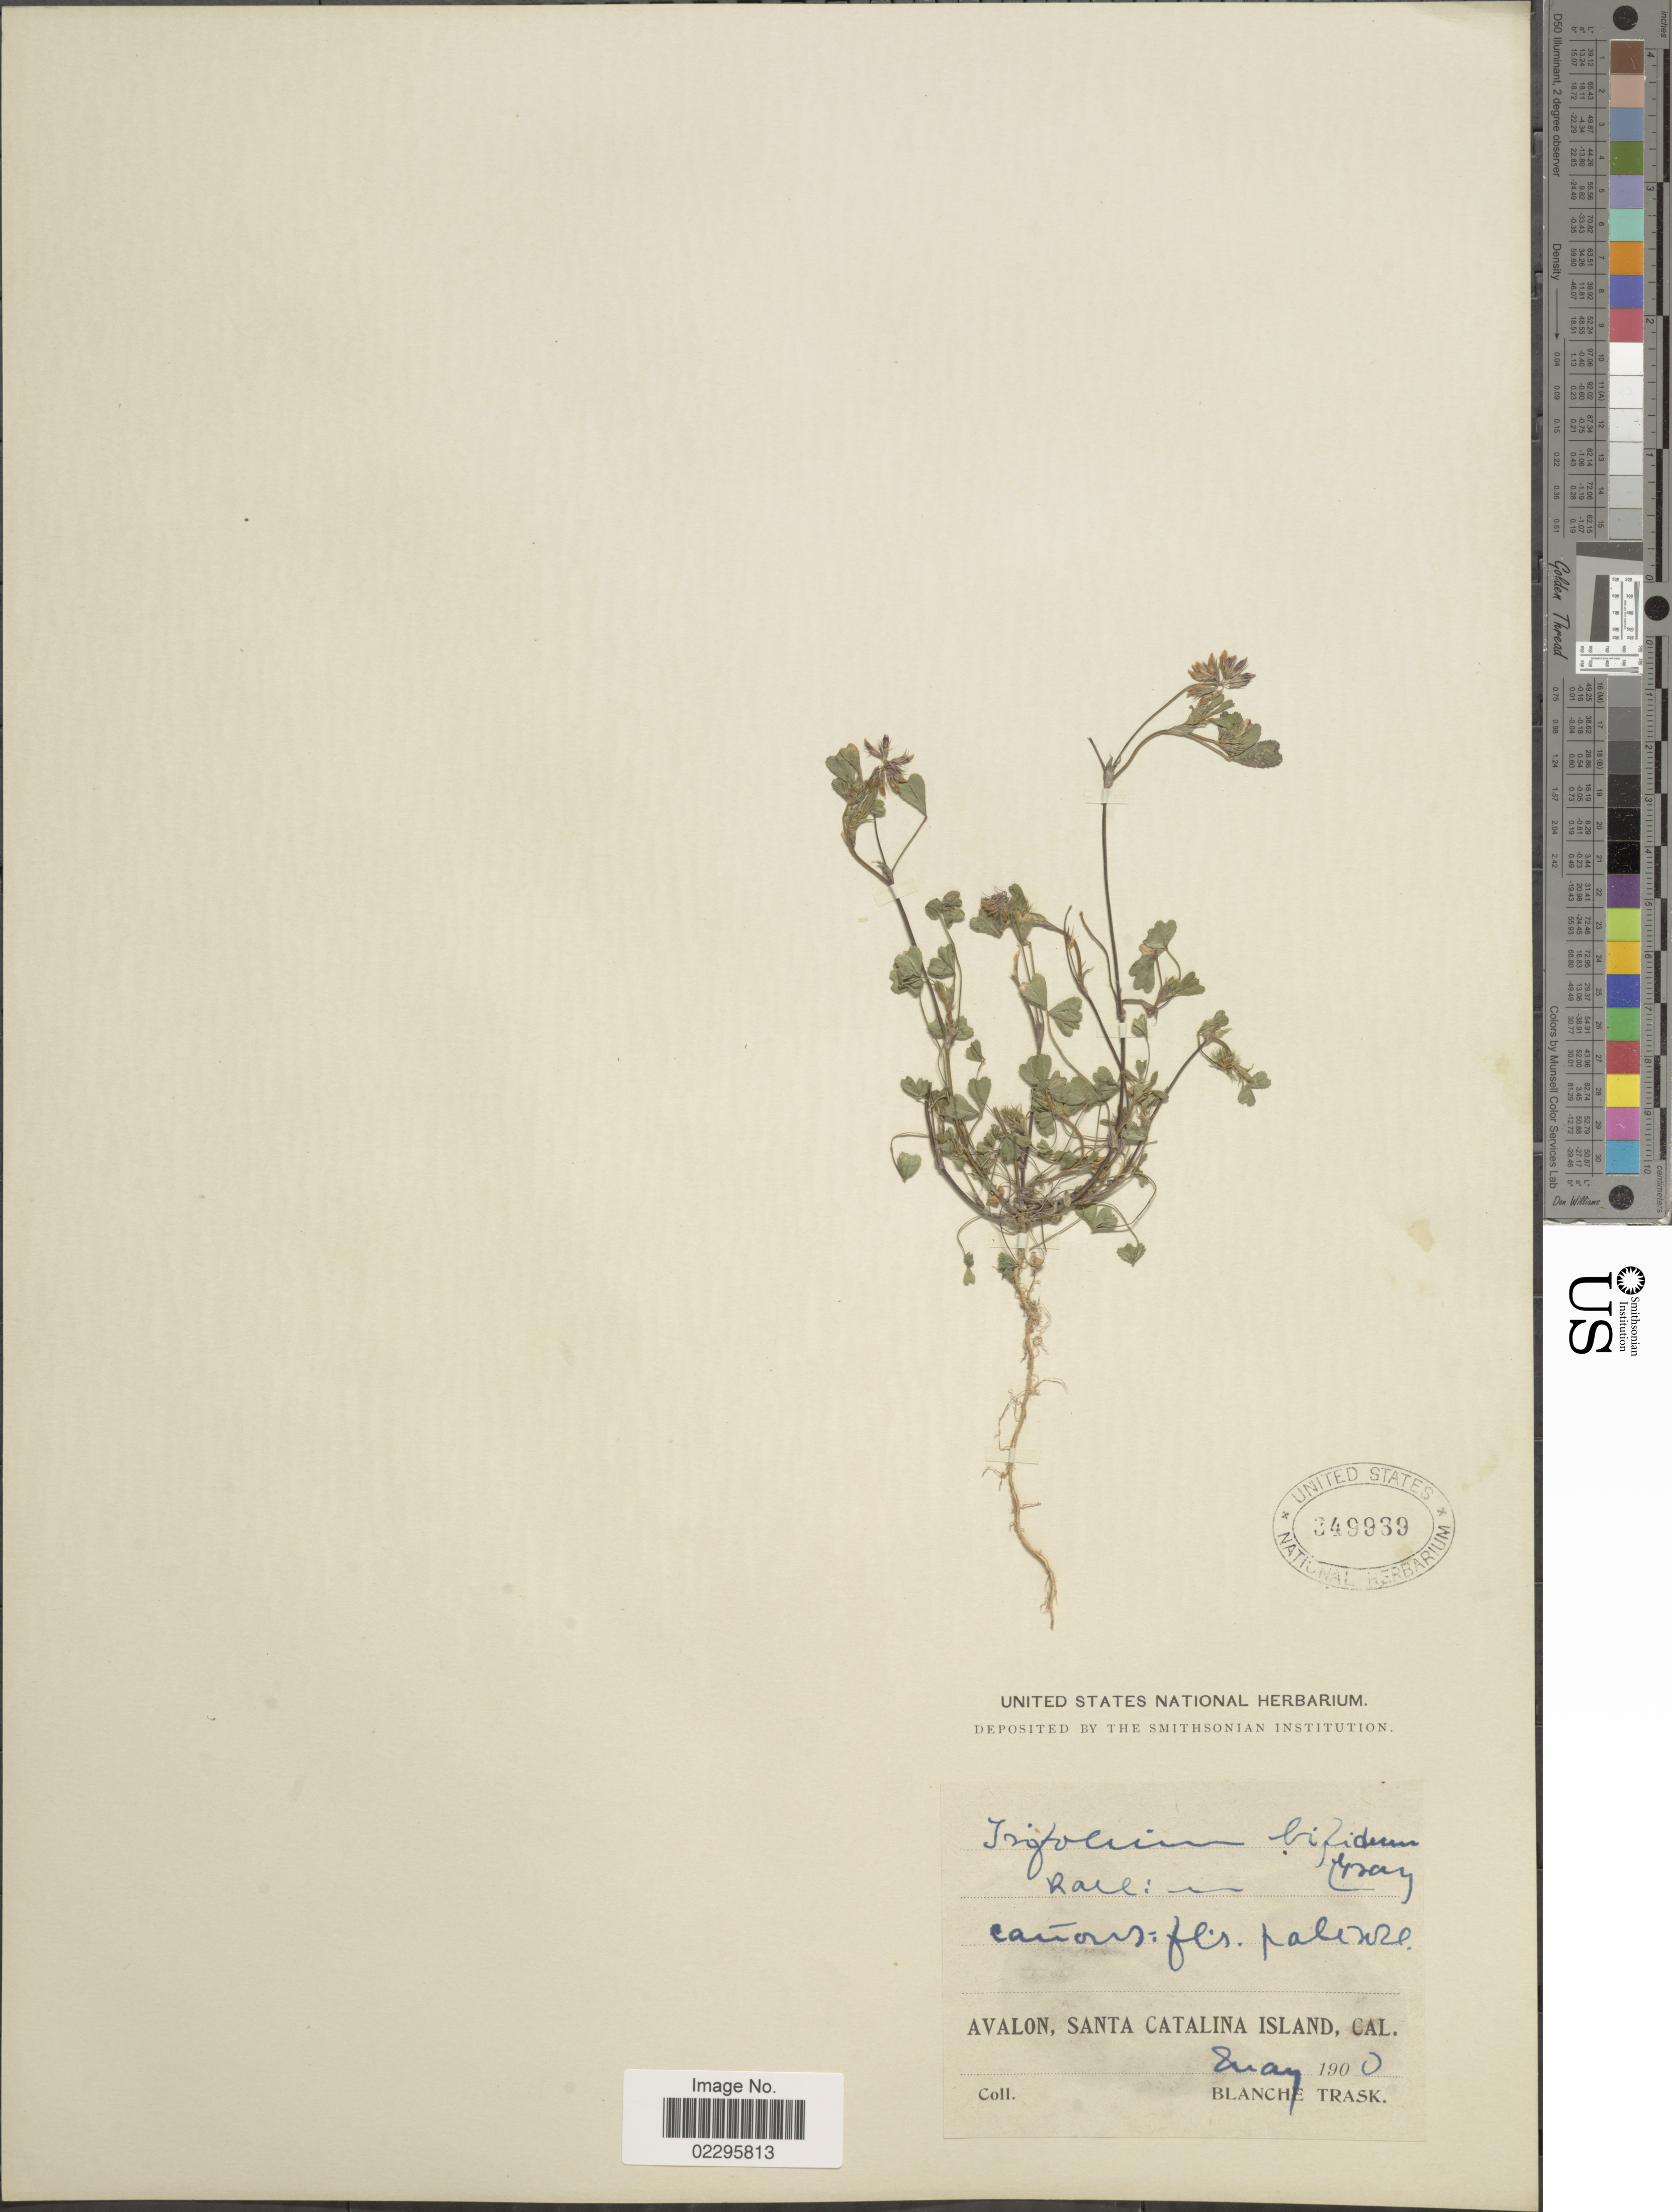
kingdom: Plantae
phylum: Tracheophyta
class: Magnoliopsida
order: Fabales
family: Fabaceae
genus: Trifolium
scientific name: Trifolium bifidum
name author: A. Gray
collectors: B. Trask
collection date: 1900-05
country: United States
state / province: California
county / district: Los Angeles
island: Santa Catalina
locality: Avalon, Santa Catalina Island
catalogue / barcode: US 349939